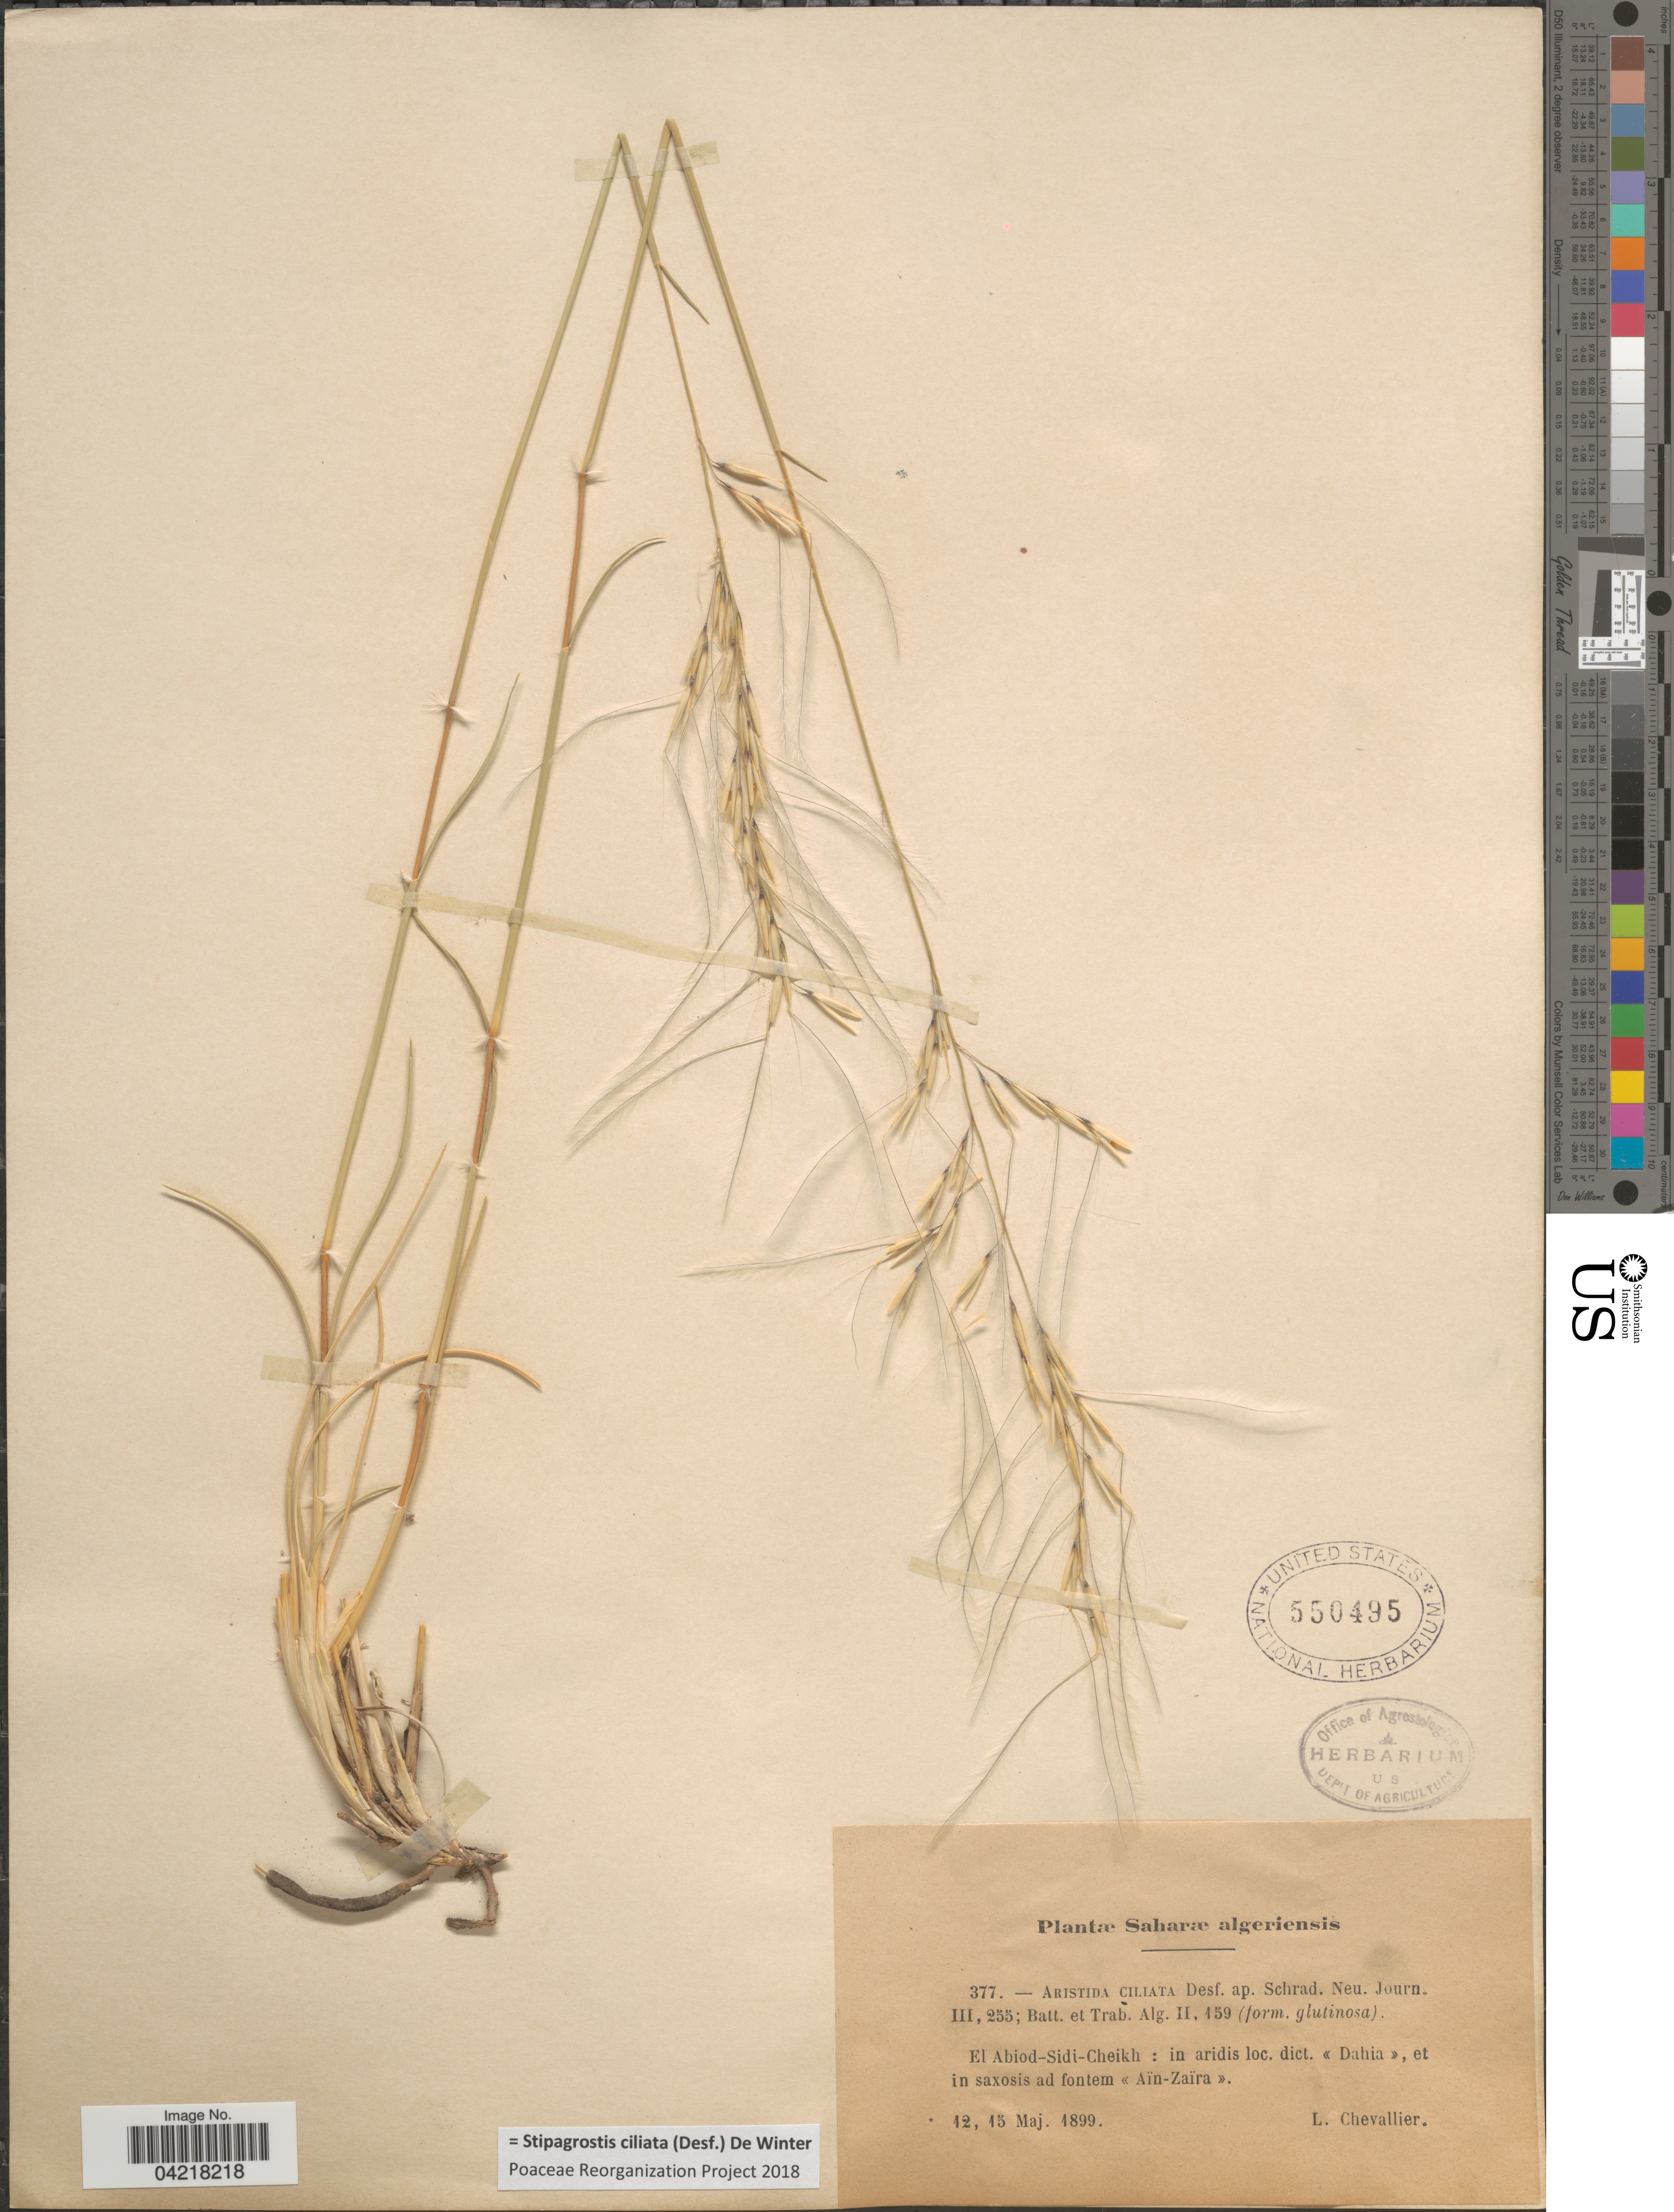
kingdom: Plantae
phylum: Tracheophyta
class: Liliopsida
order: Poales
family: Poaceae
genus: Stipagrostis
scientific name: Stipagrostis ciliata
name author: (Desf.) De Winter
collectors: L. Chevallier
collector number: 377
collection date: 1899-05-12/1899-05-15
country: Algeria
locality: Saharæ algeriensis. El Abiod-Sidi-Cheikh: in aridis loc. dict. Dahia, et in saxosis ad fontem Aïn-Zaïra.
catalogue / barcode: US 550495